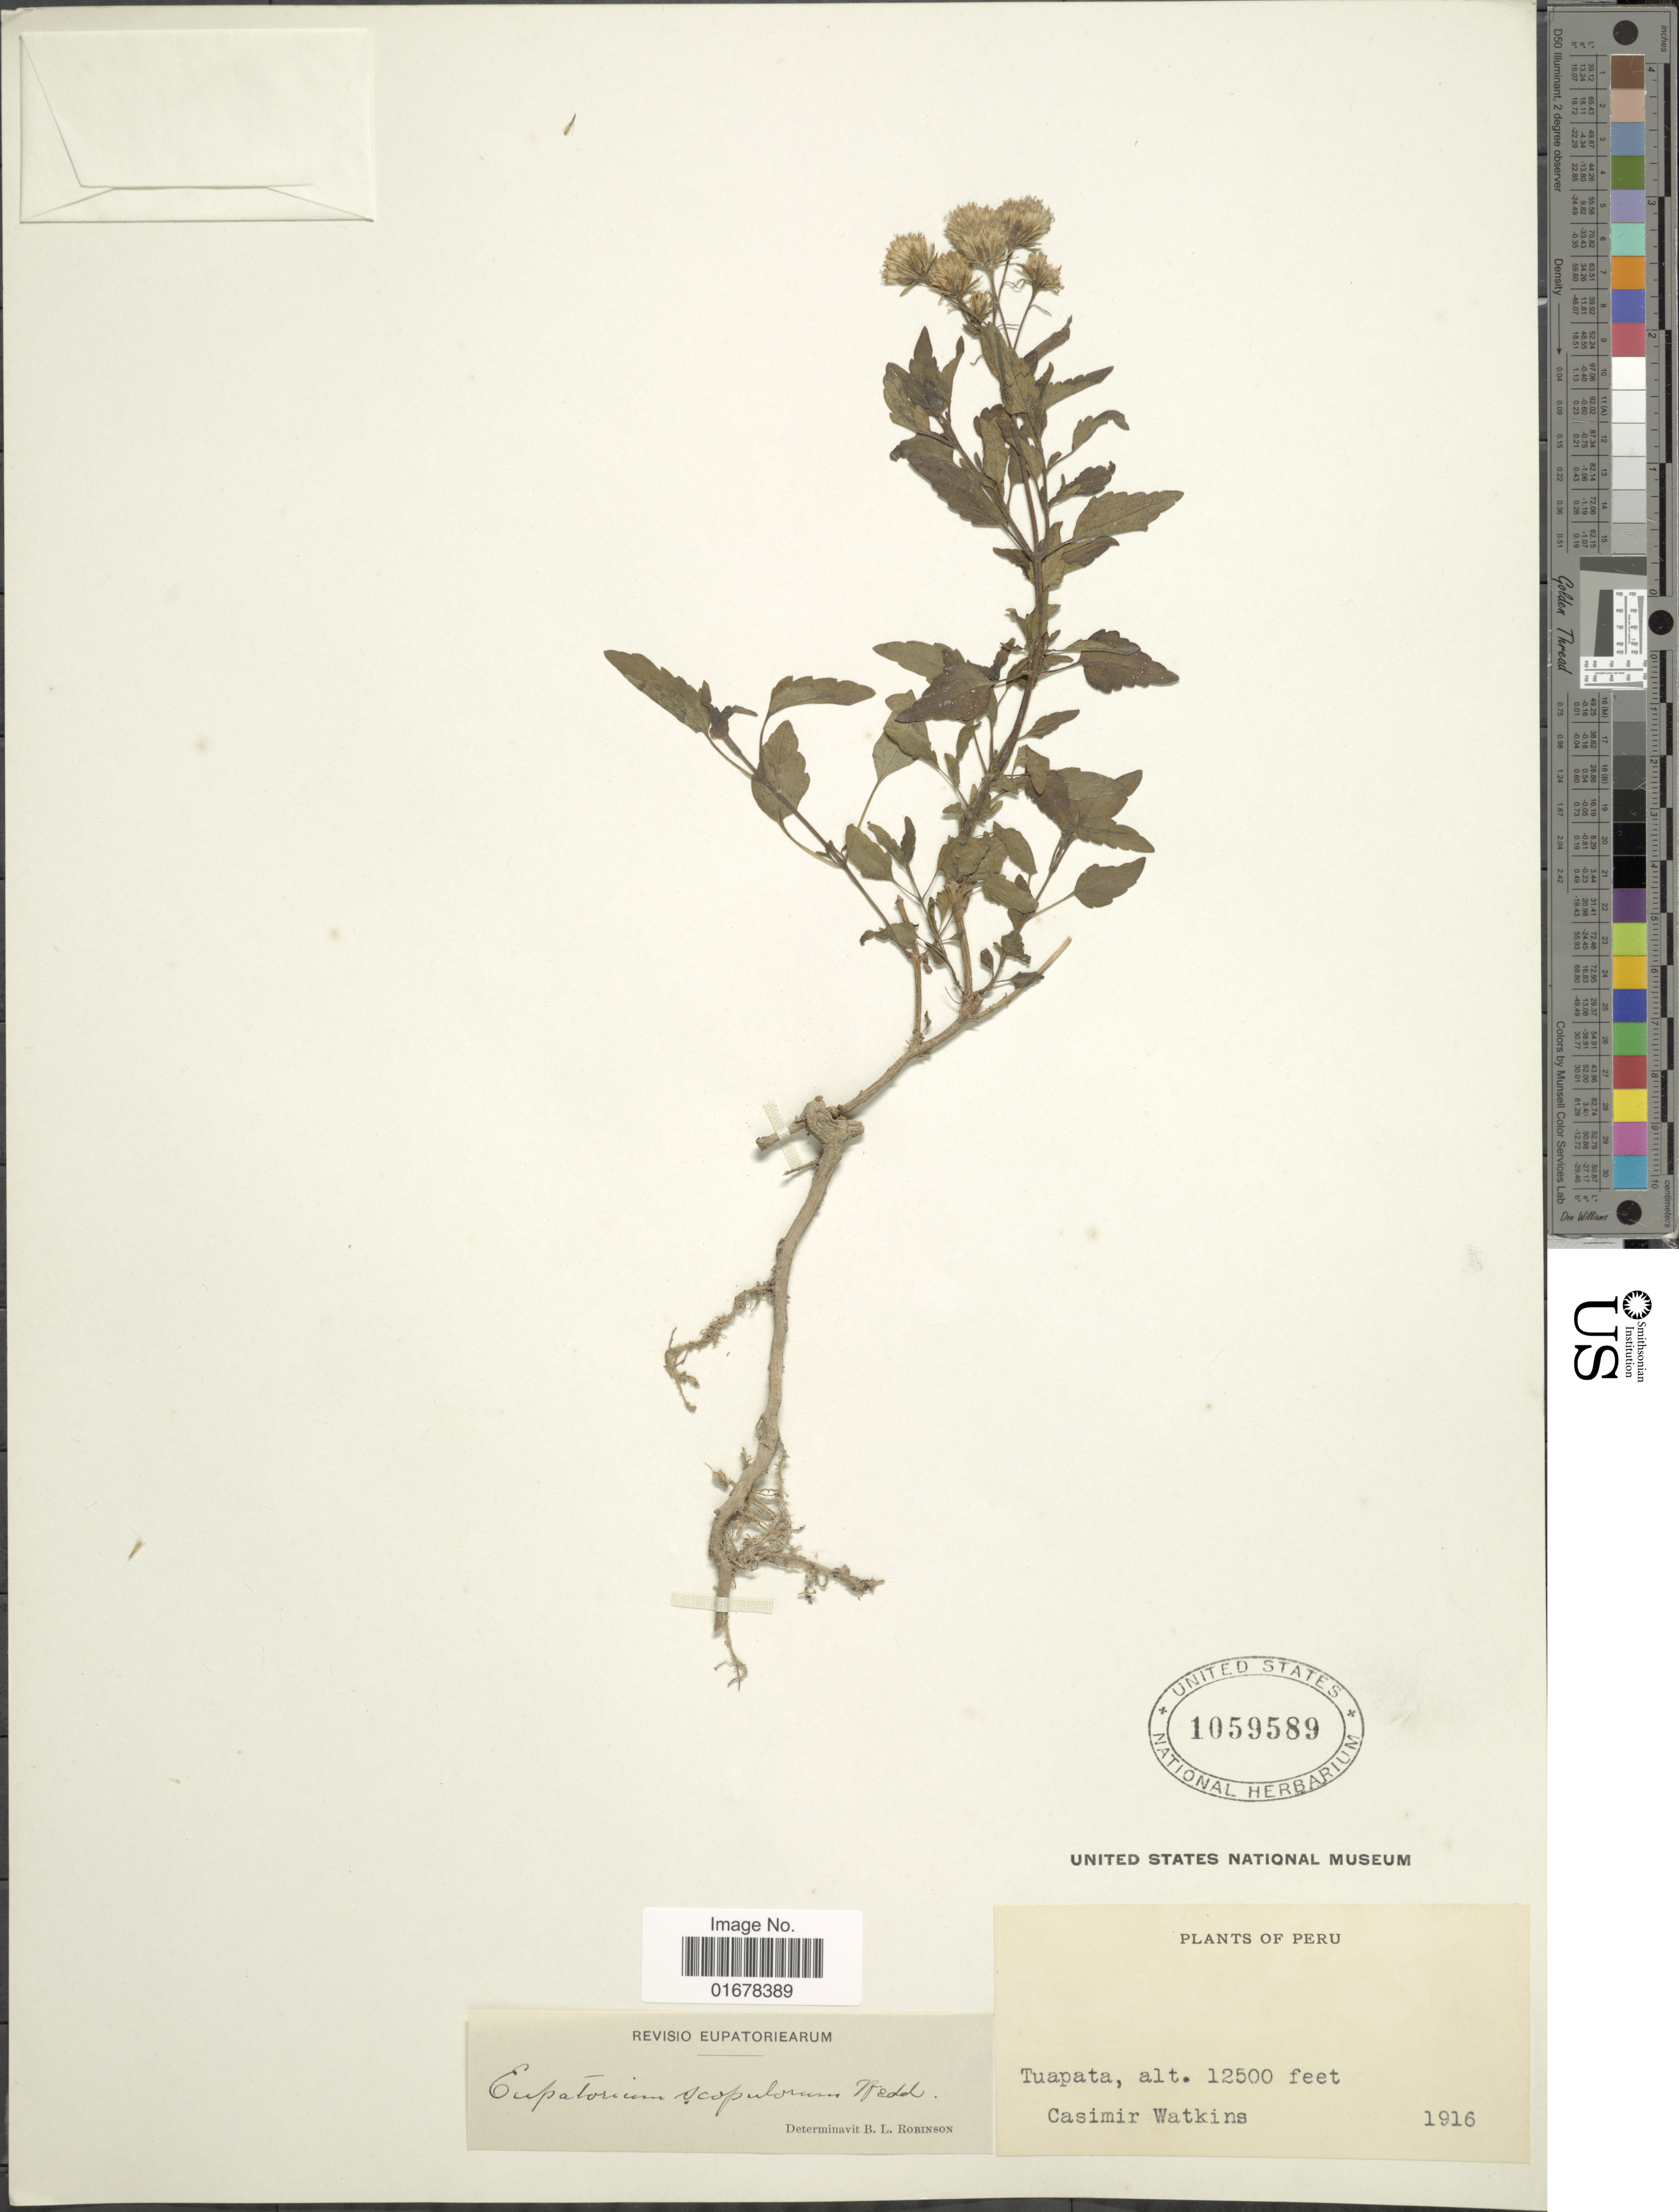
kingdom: Plantae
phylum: Tracheophyta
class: Magnoliopsida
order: Asterales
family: Asteraceae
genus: Ageratina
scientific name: Ageratina scopulorum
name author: (Wedd.) R.M. King & H. Rob.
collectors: C. Watkins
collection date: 1916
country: Peru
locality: Tuapata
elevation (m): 3810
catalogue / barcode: US 1059589